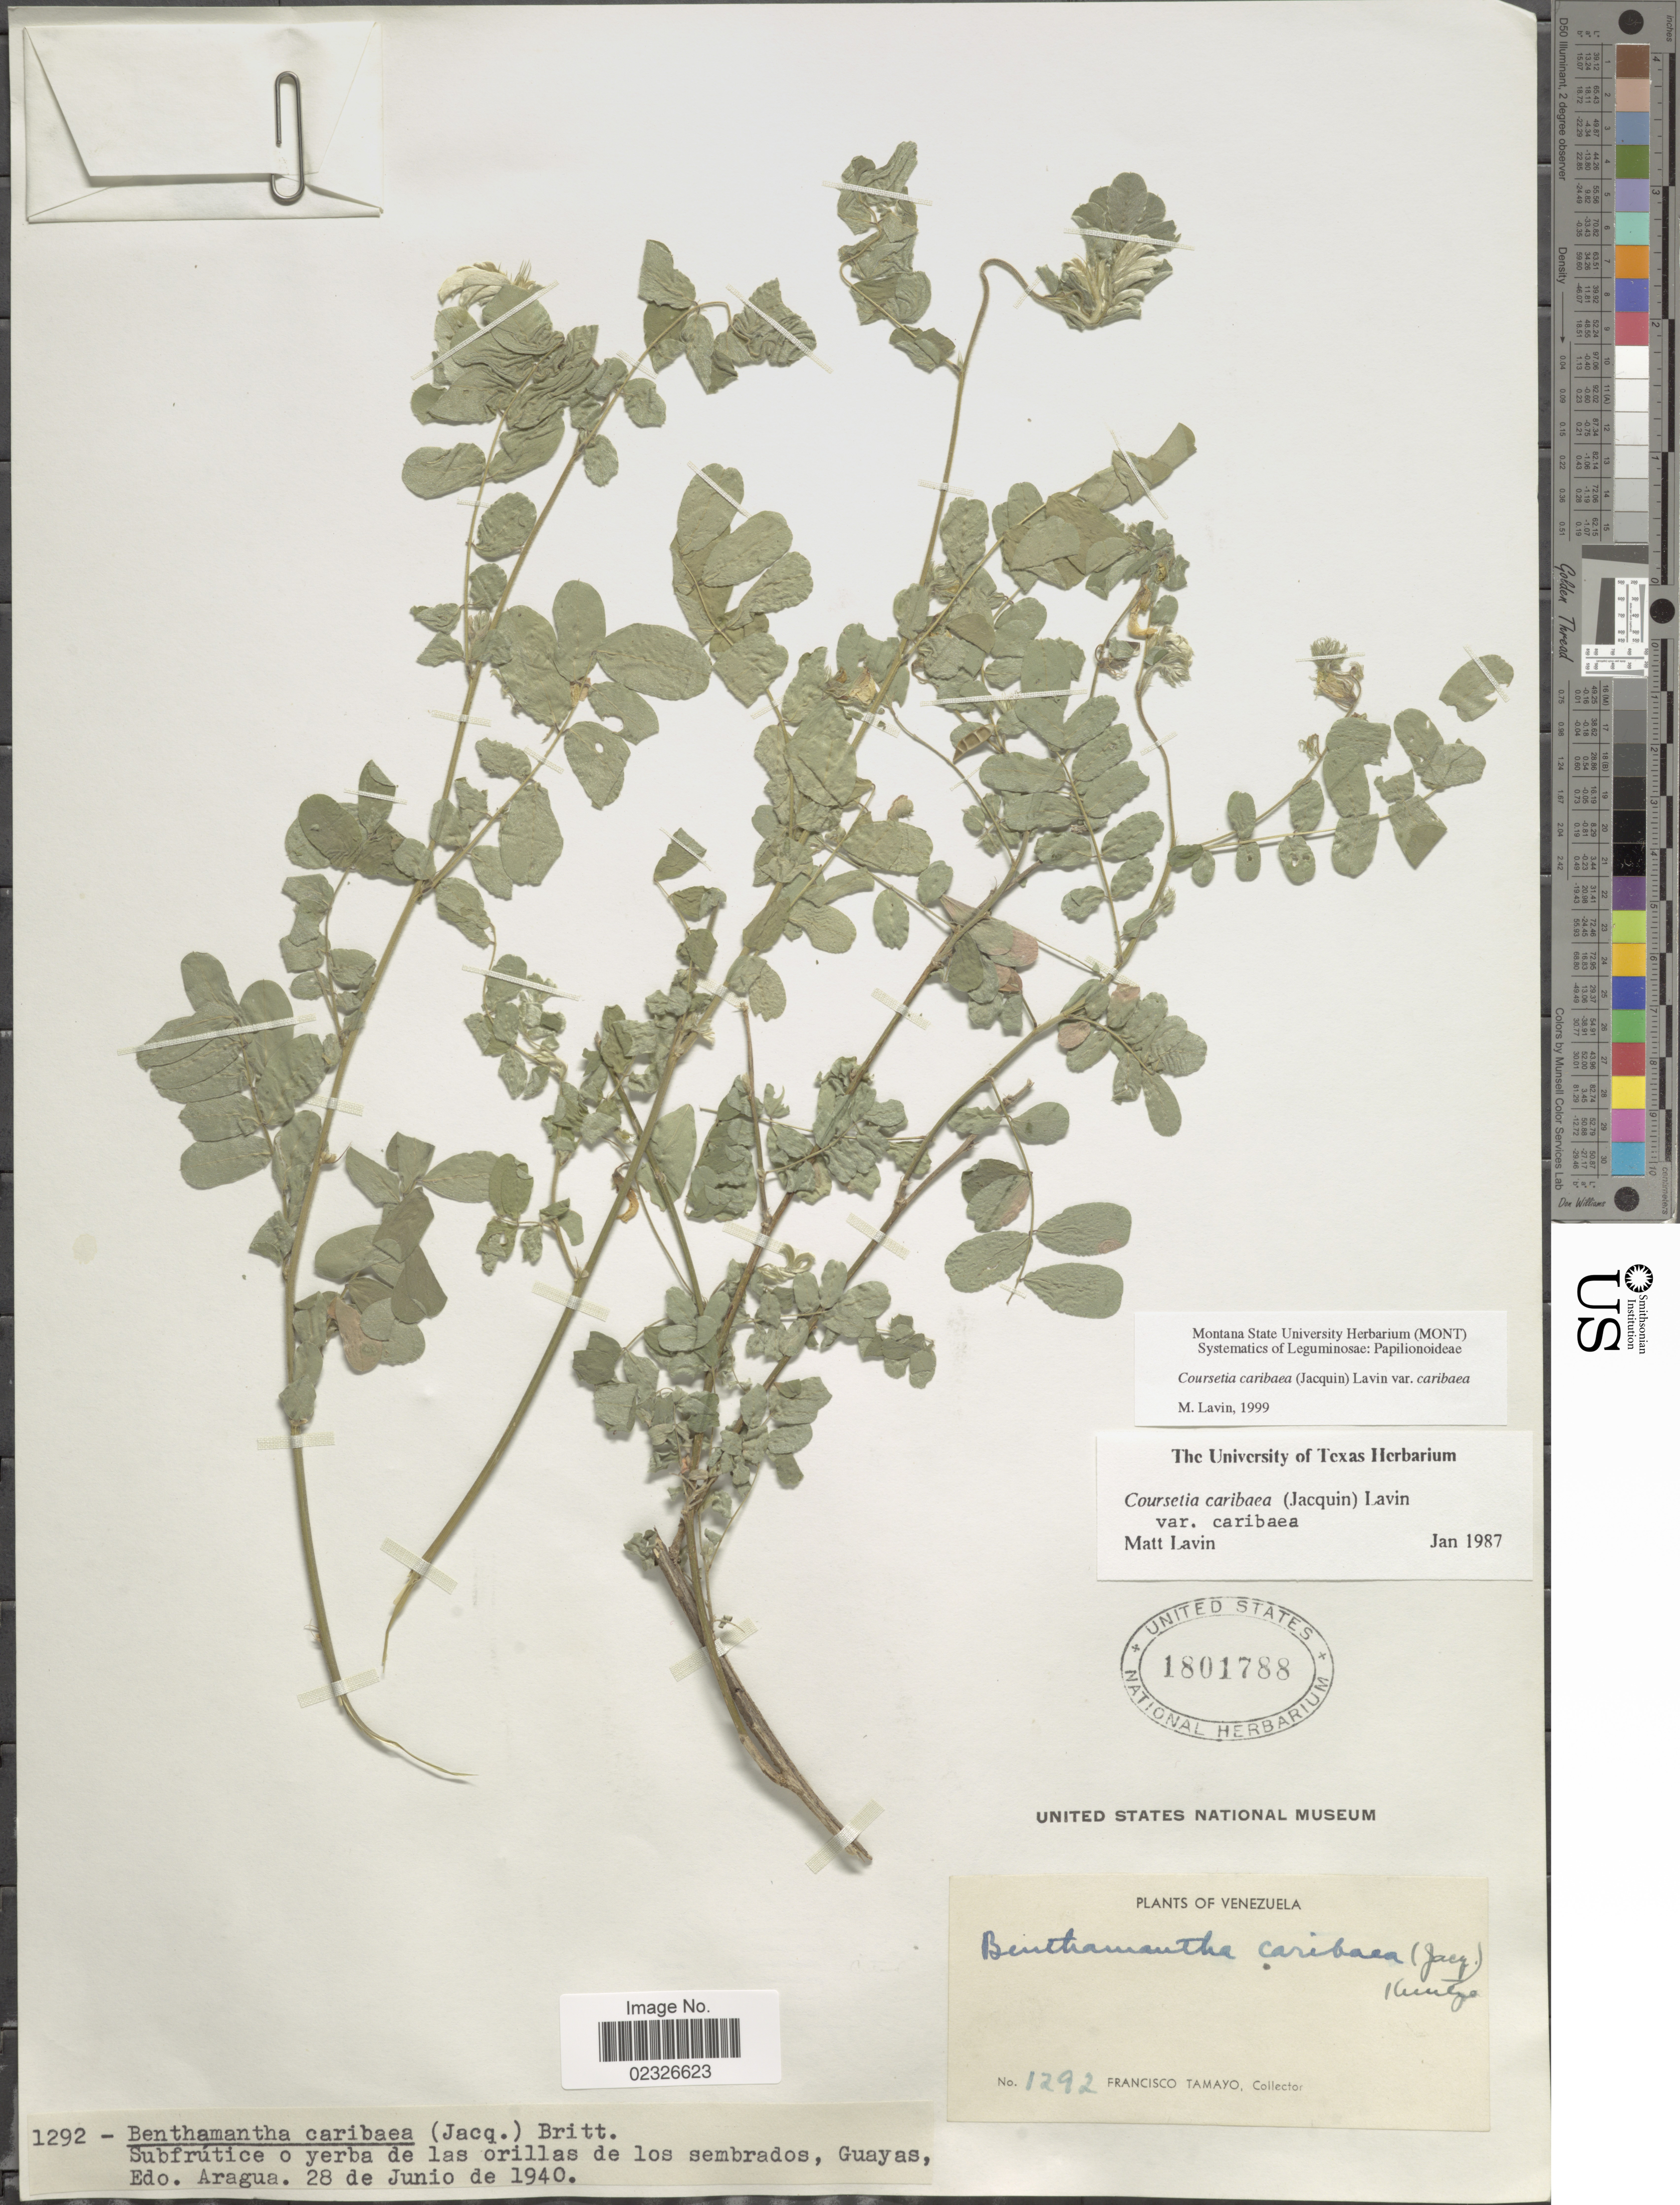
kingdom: Plantae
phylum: Tracheophyta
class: Magnoliopsida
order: Fabales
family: Fabaceae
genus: Coursetia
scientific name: Coursetia caribaea var. caribaea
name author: (Jacq.) Lavin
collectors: F. Tamayo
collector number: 1292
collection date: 1940-06-28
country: Venezuela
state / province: Aragua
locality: Guayas, Edo. Aragua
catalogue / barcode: US 1801788